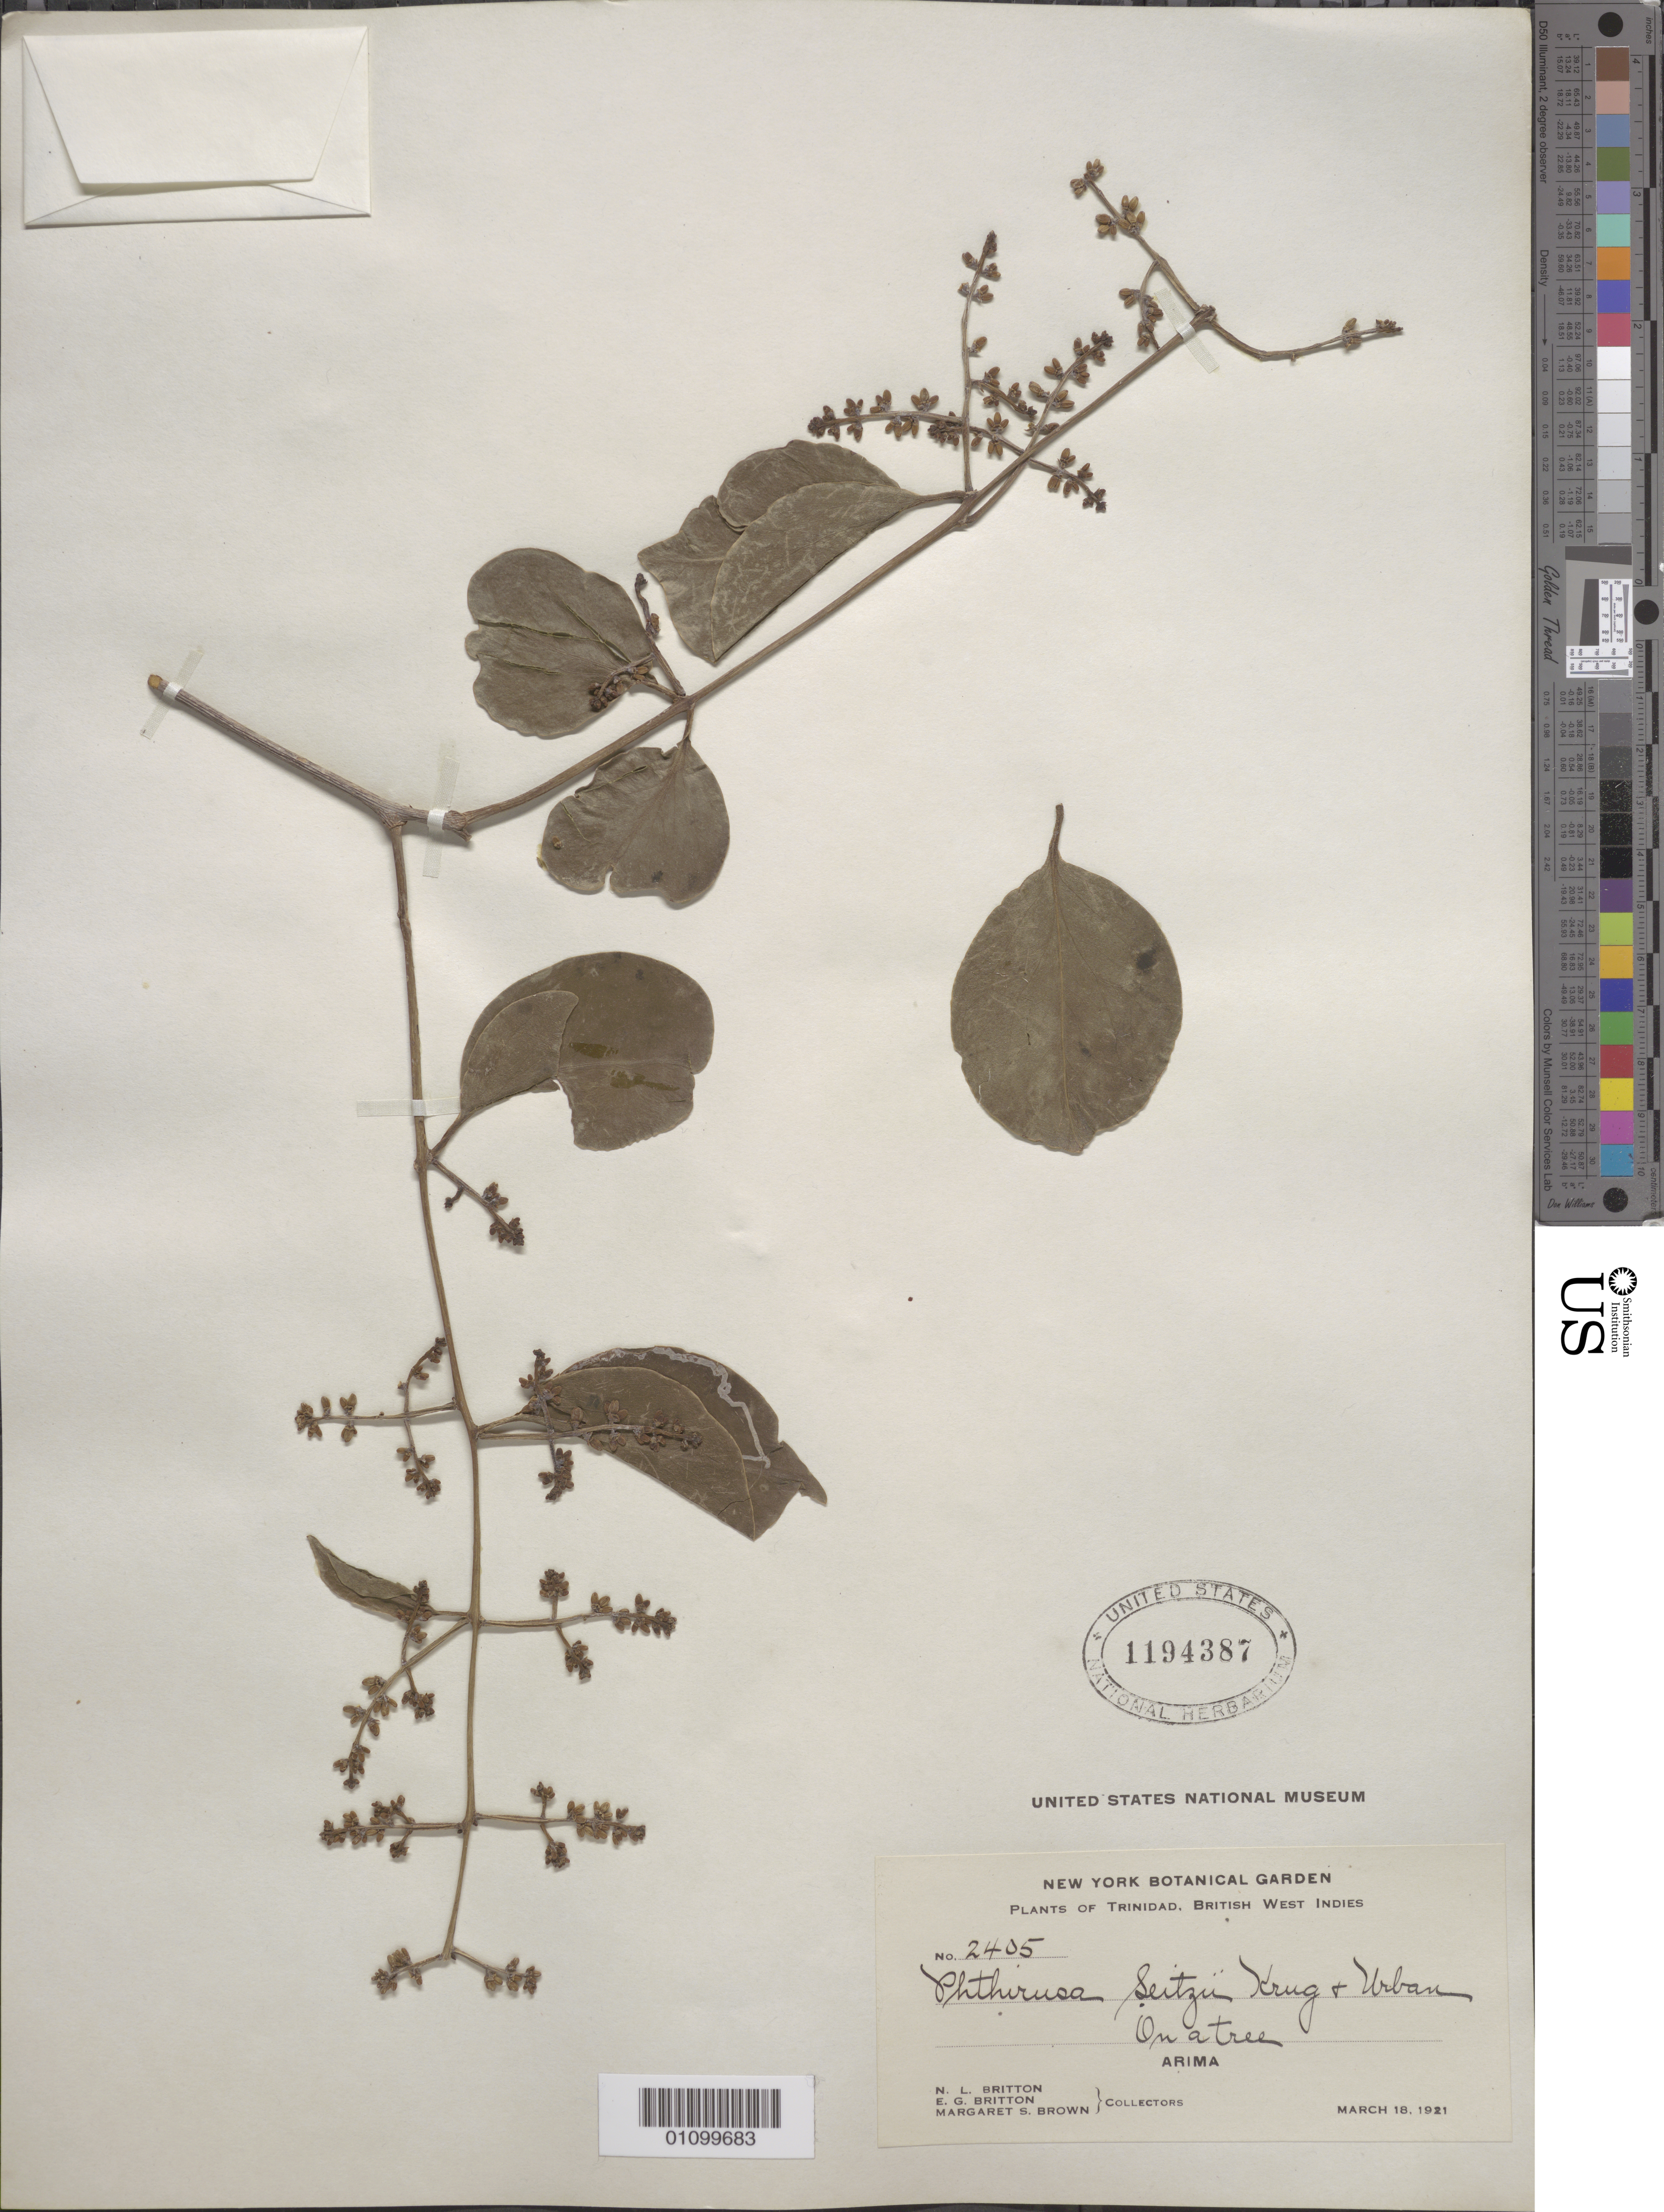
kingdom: Plantae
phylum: Tracheophyta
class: Magnoliopsida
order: Santalales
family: Loranthaceae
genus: Phthirusa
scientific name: Phthirusa seitzii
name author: Krug & Urb.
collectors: N. Britton, E. G. Britton & M. S. Brown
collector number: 2405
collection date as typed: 18 Mar 1921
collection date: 1921-03-18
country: Trinidad and Tobago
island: Trinidad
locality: Arima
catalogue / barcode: US 1194387